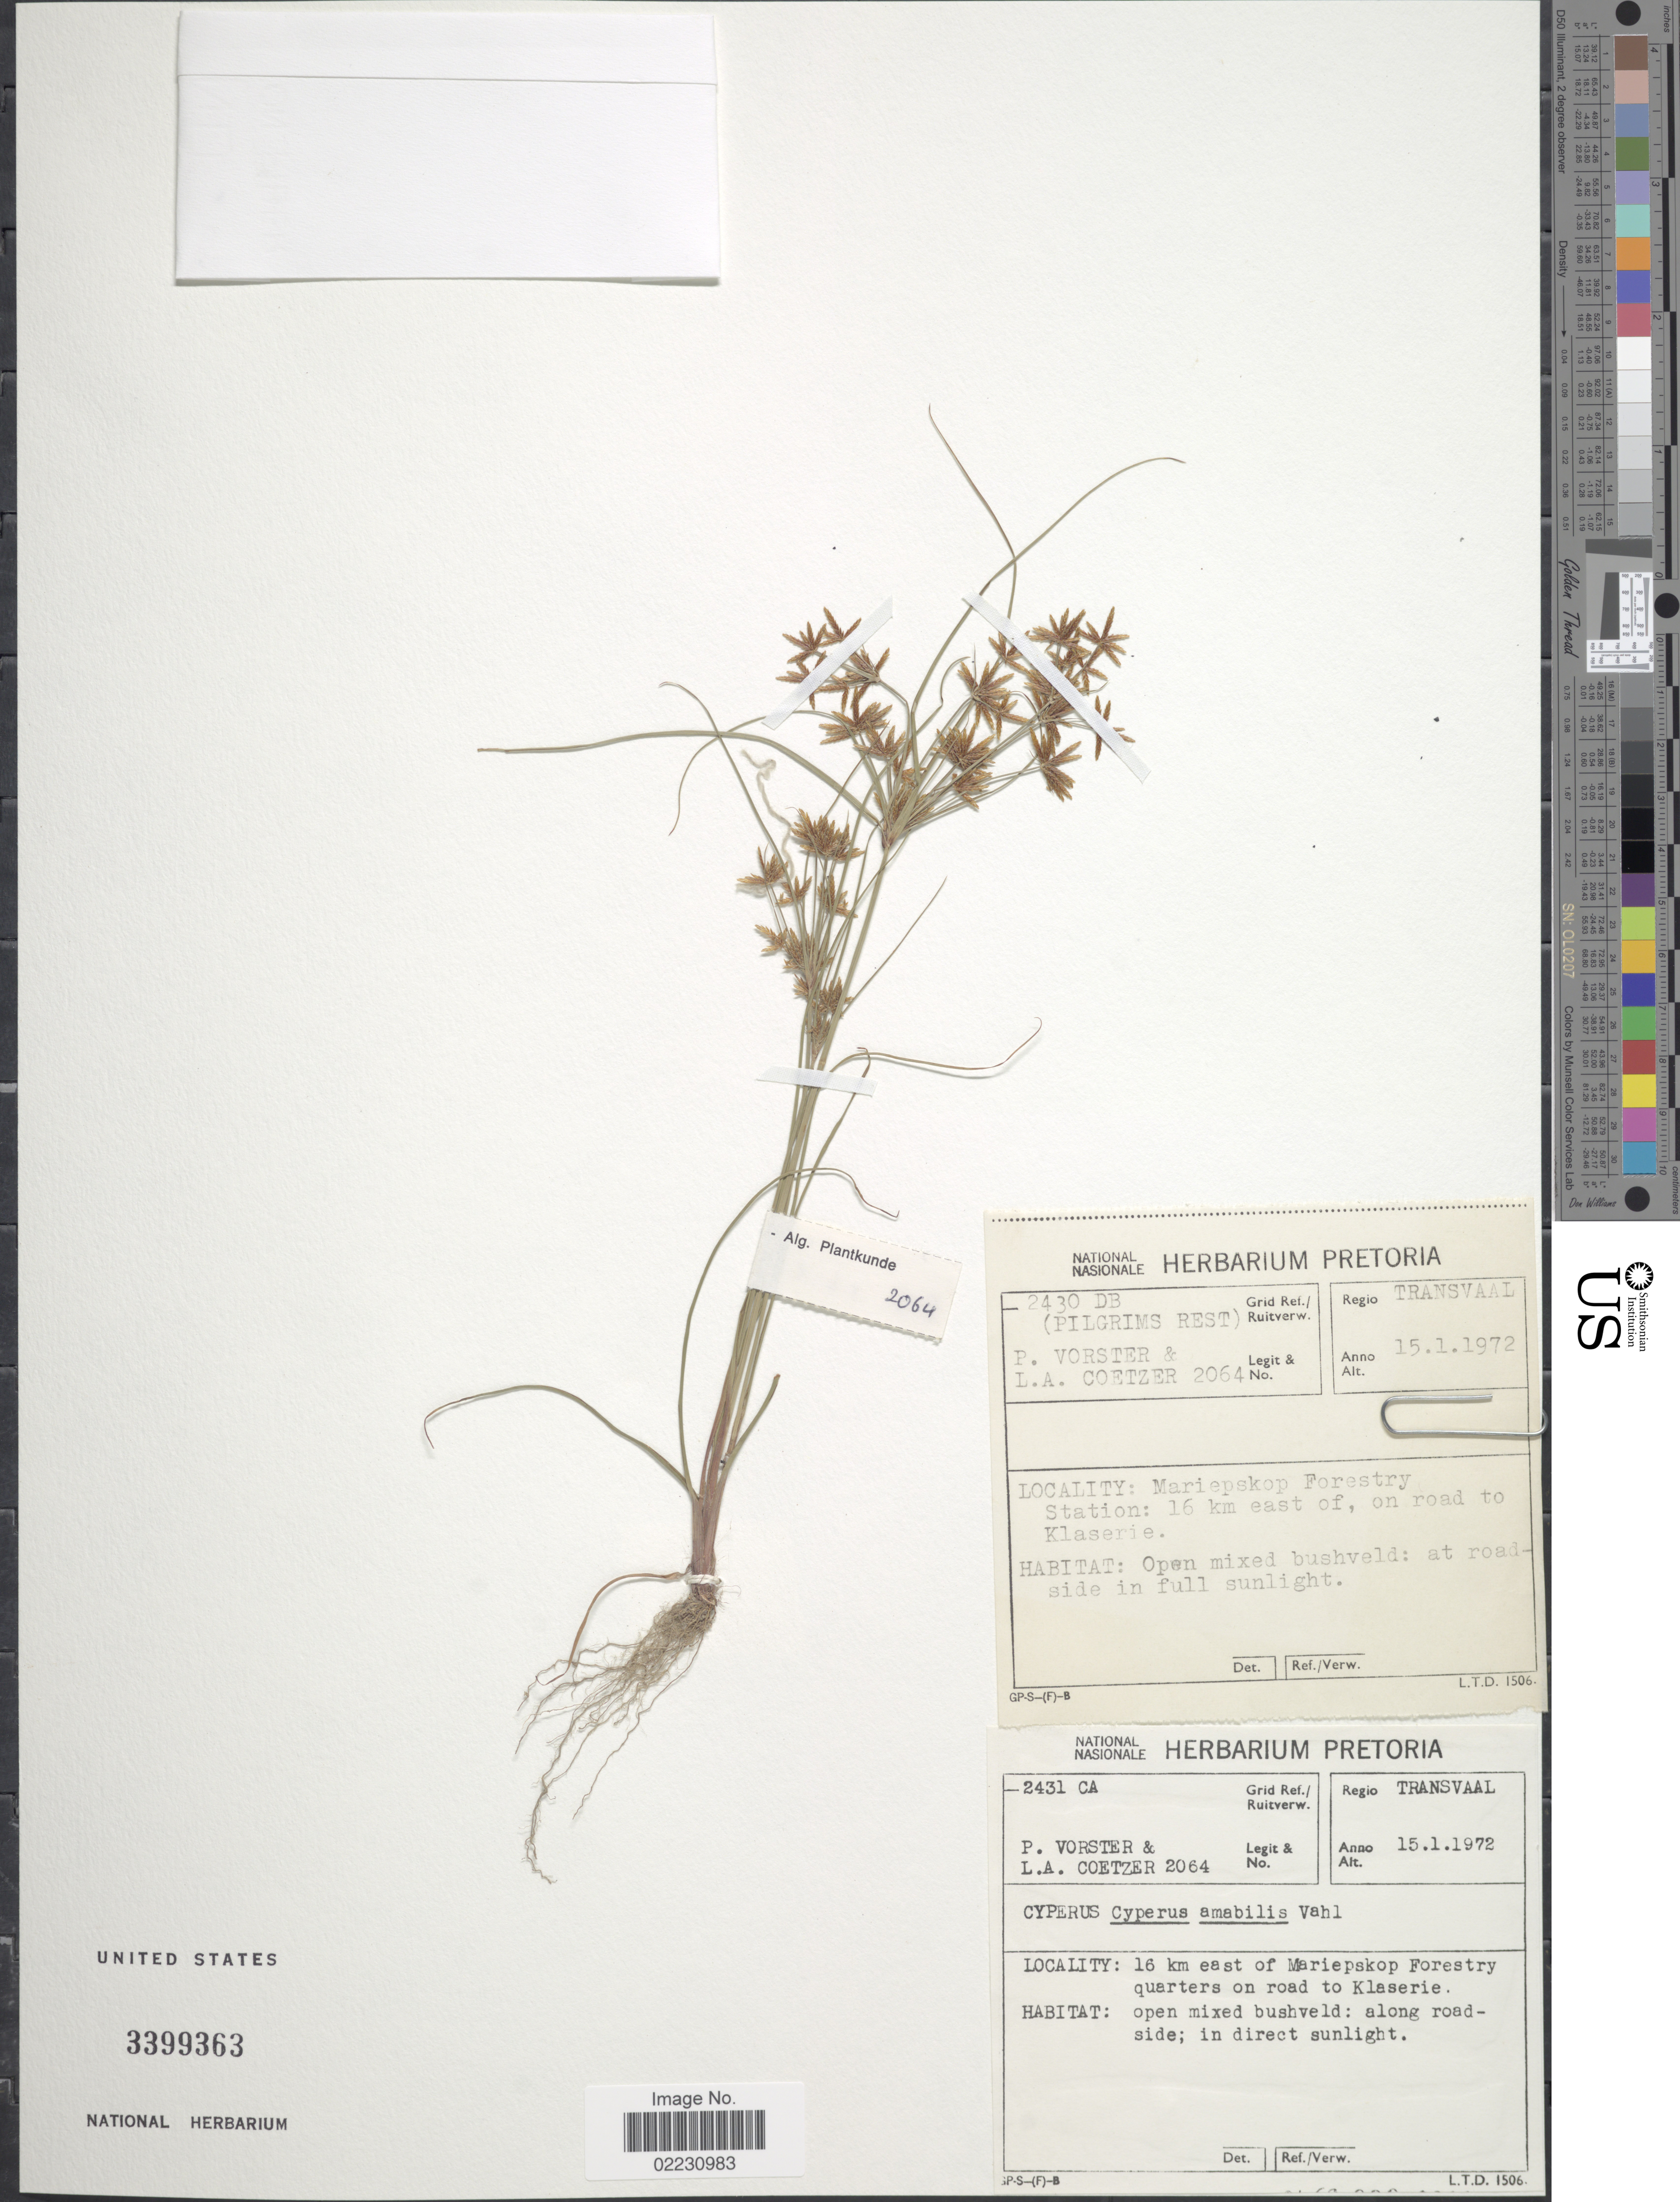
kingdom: Plantae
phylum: Tracheophyta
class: Liliopsida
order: Poales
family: Cyperaceae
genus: Cyperus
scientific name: Cyperus amabilis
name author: Vahl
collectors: P. Vorster & L. Coetzer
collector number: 2064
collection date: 1972-01-15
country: South Africa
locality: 16 km east of Marieskop Forestry quarters on road to Klaserie.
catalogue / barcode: US 3399363